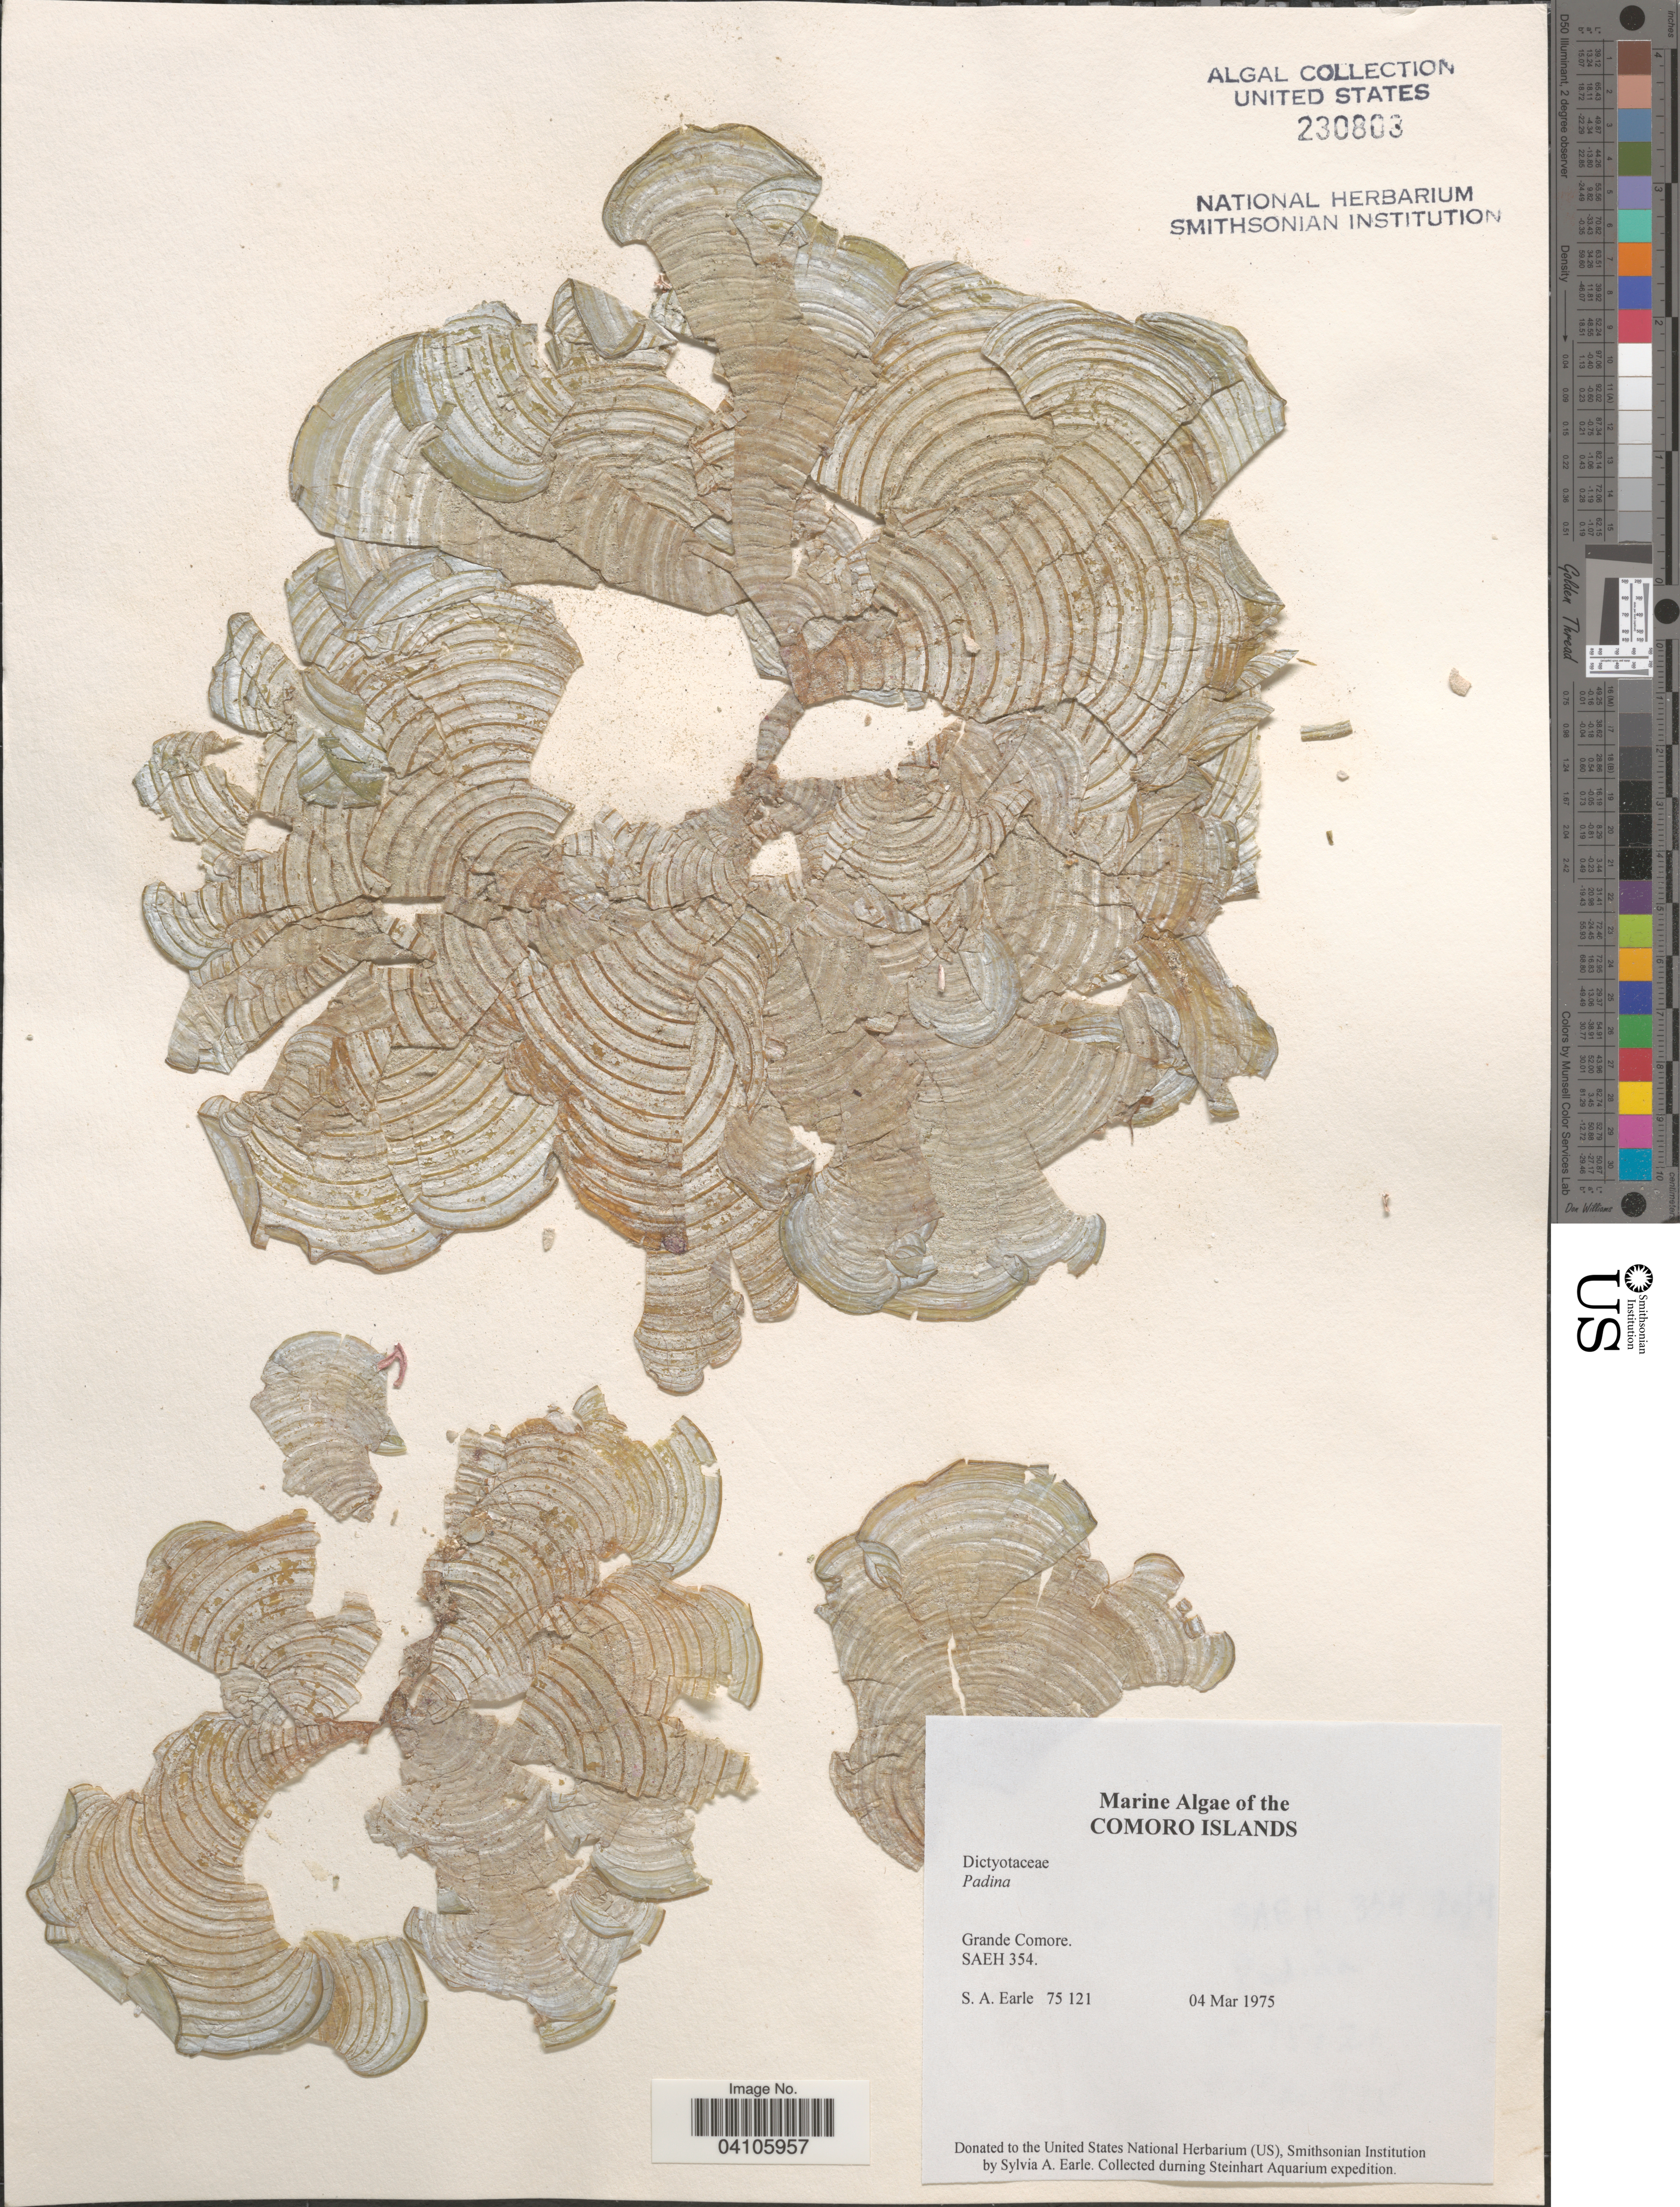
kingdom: Chromista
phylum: Ochrophyta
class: Phaeophyceae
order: Dictyotales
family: Dictyotaceae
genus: Padina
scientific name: Padina sp.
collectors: S. A. Earle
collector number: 75121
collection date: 1975-03-04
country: Comoros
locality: Grande Comore. Steinhart Aquarium expedition.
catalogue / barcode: US 230803